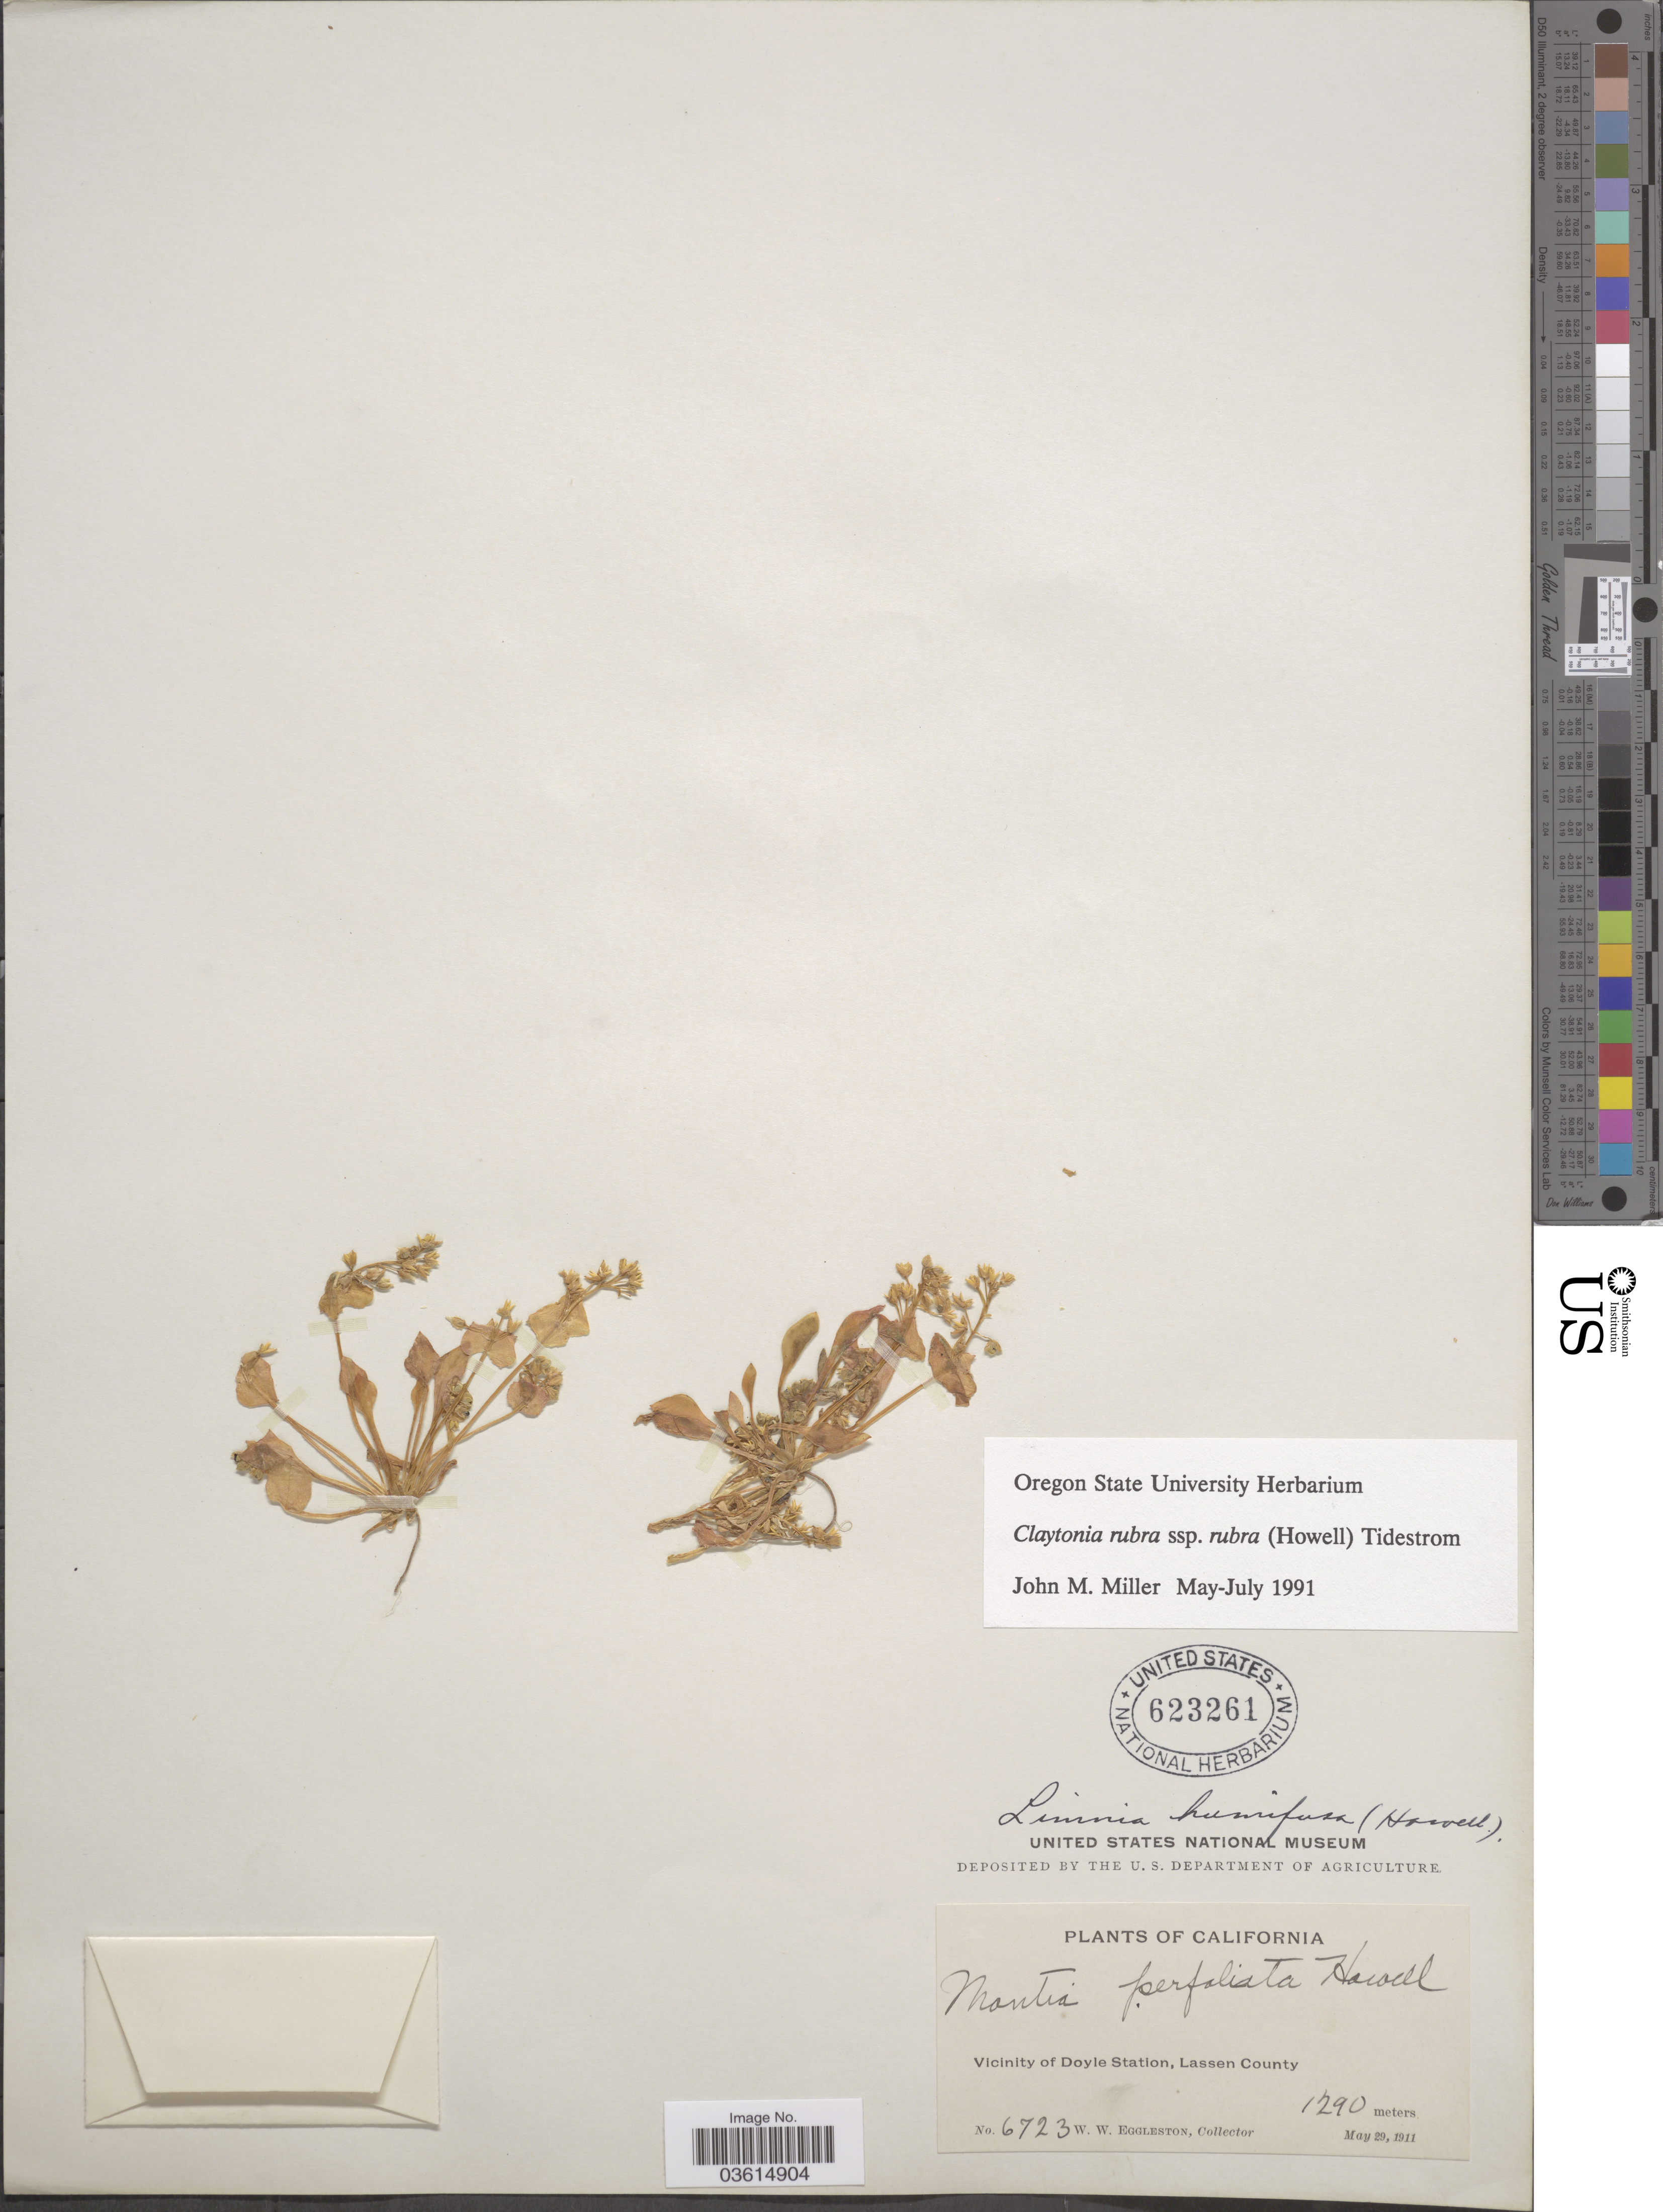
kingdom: Plantae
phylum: Tracheophyta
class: Magnoliopsida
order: Caryophyllales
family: Montiaceae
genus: Claytonia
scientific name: Claytonia rubra subsp. rubra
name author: (Howell) Tidestr.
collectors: W. W. Eggleston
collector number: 6723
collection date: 1911-05-29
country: United States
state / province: California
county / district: Lassen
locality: Vicinity of Doyle Station, Lassen County.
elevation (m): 1290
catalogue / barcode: US 623261